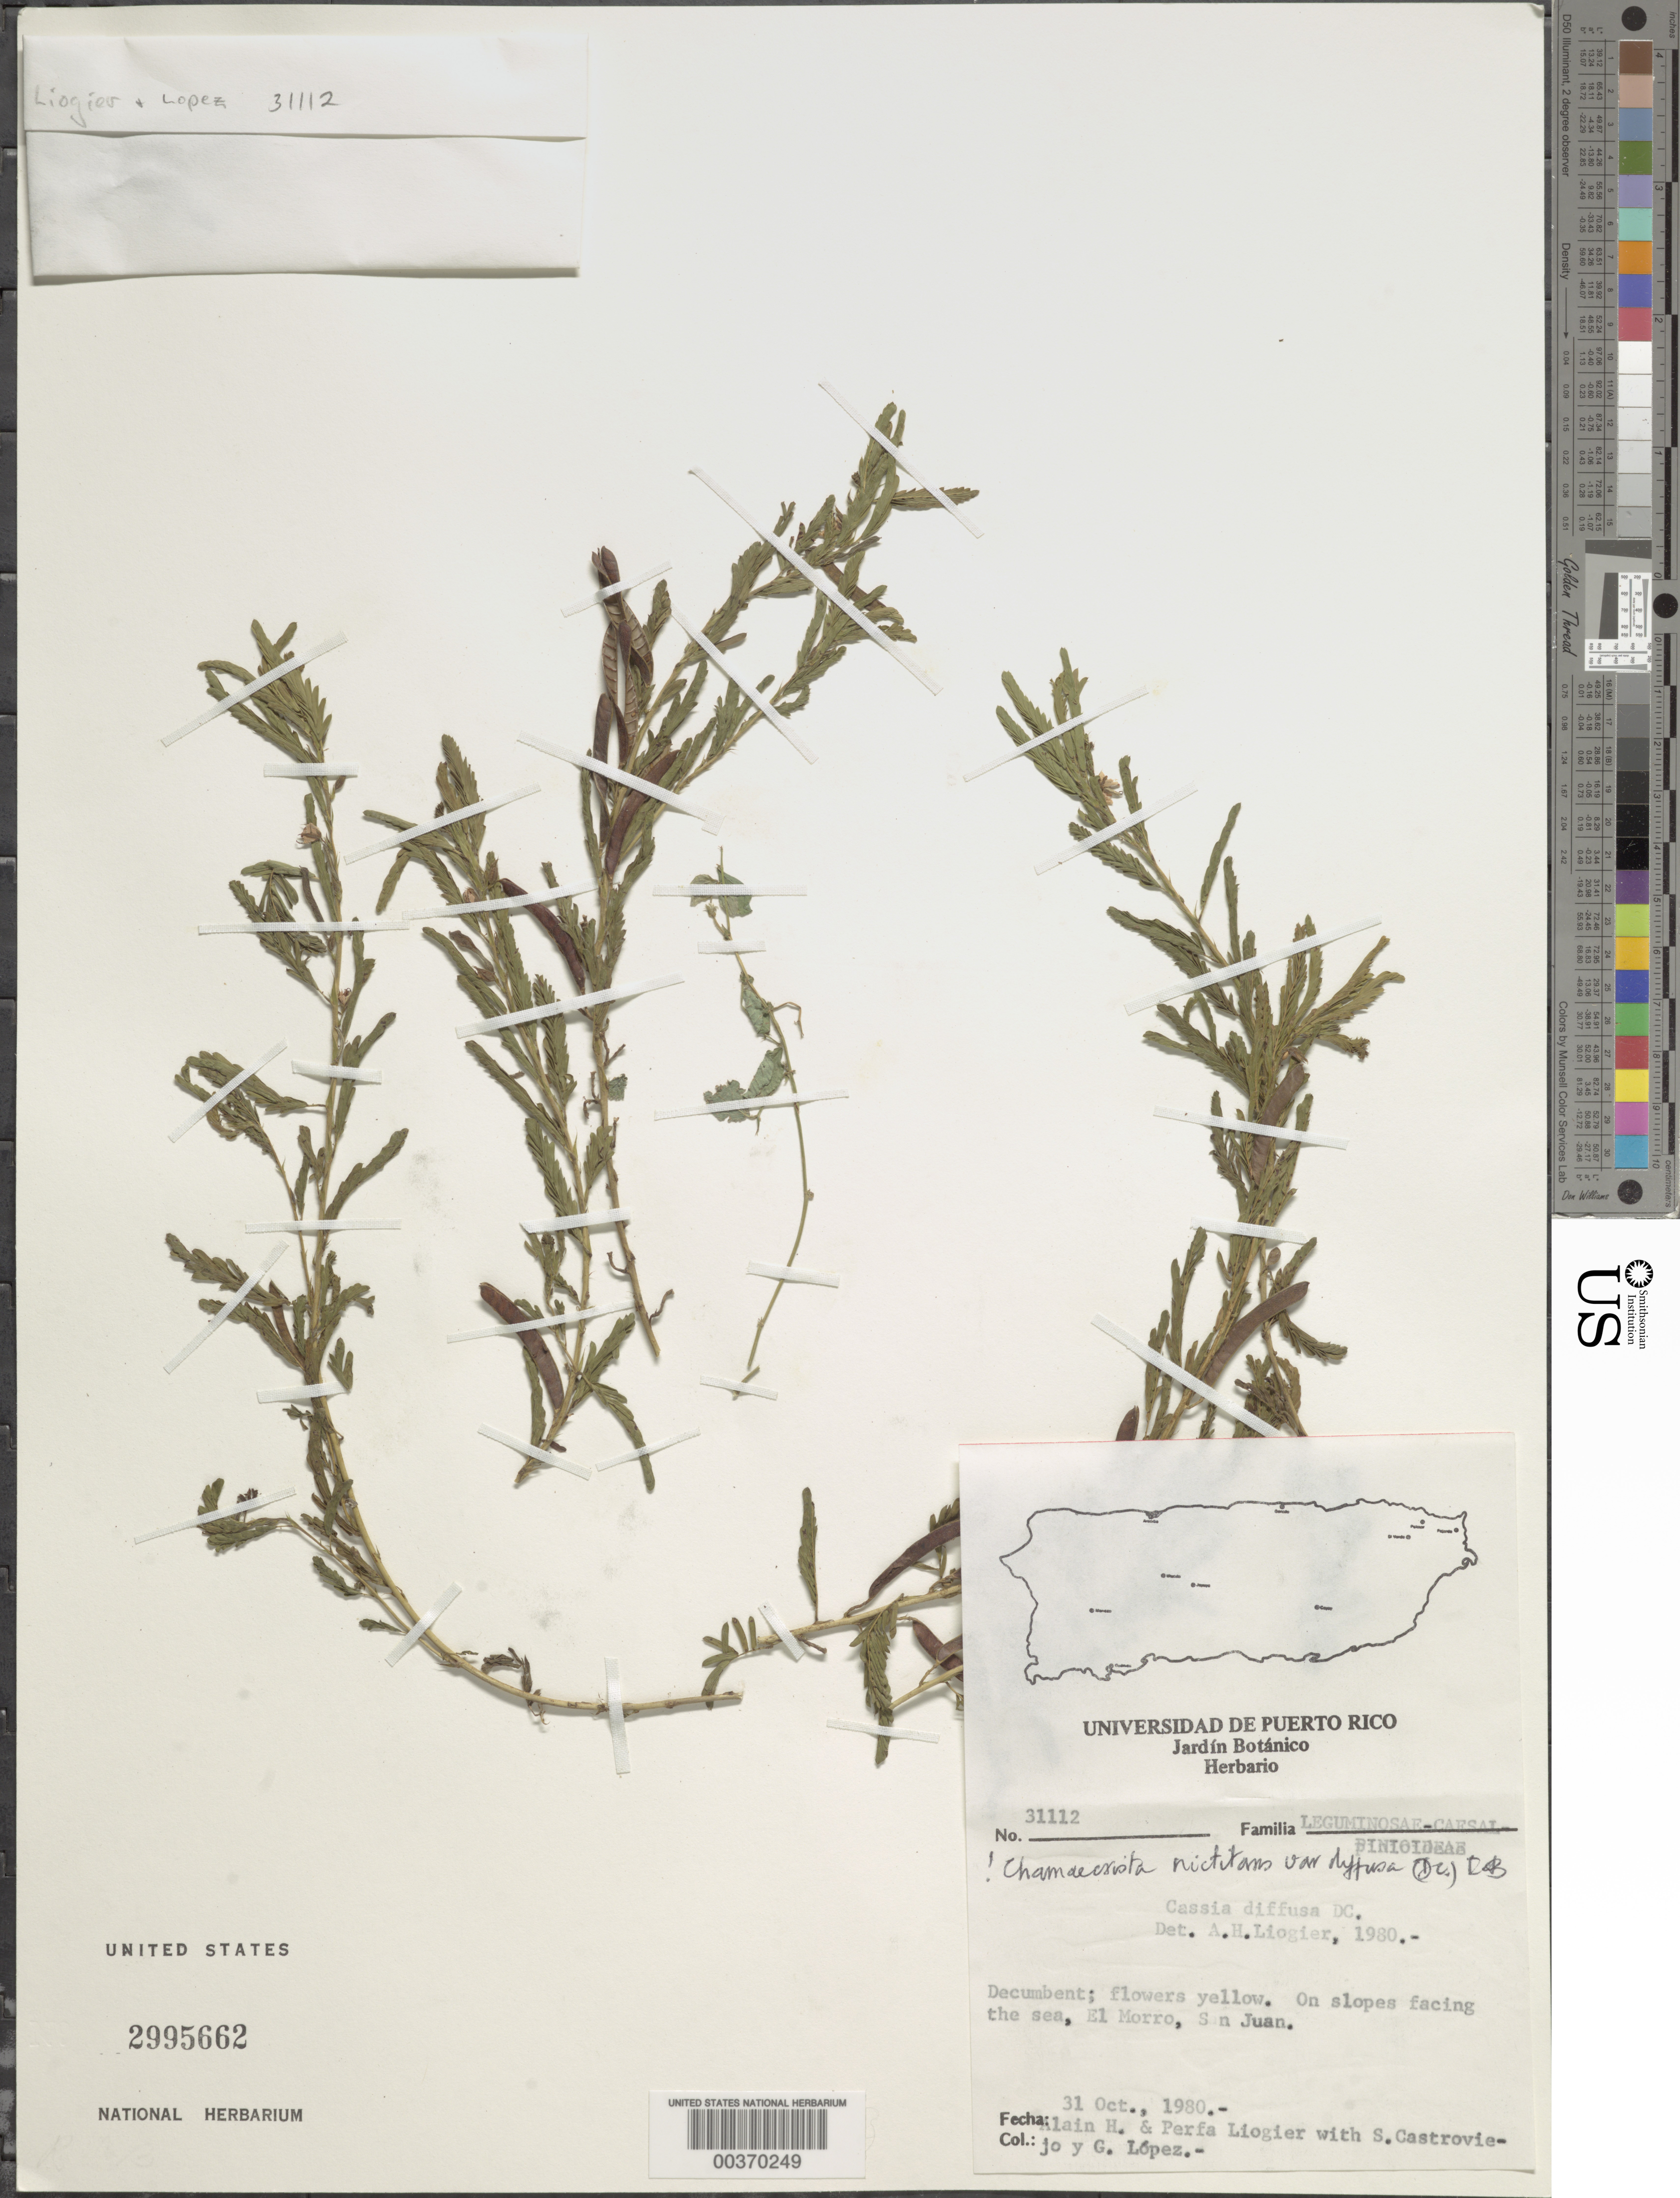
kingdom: Plantae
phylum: Tracheophyta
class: Magnoliopsida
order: Fabales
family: Fabaceae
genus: Chamaecrista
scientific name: Chamaecrista nictitans var. diffusa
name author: (DC.) H.S. Irwin & Barneby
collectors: A. H. Liogier, M. P. Liogier, S. Castroviejo & G. Lopéz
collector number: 31112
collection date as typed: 31 Oct 1980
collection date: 1980-10-31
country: Puerto Rico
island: Greater Antilles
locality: El morro, san juan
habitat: On slopes facing the sea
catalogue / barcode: US 2995662